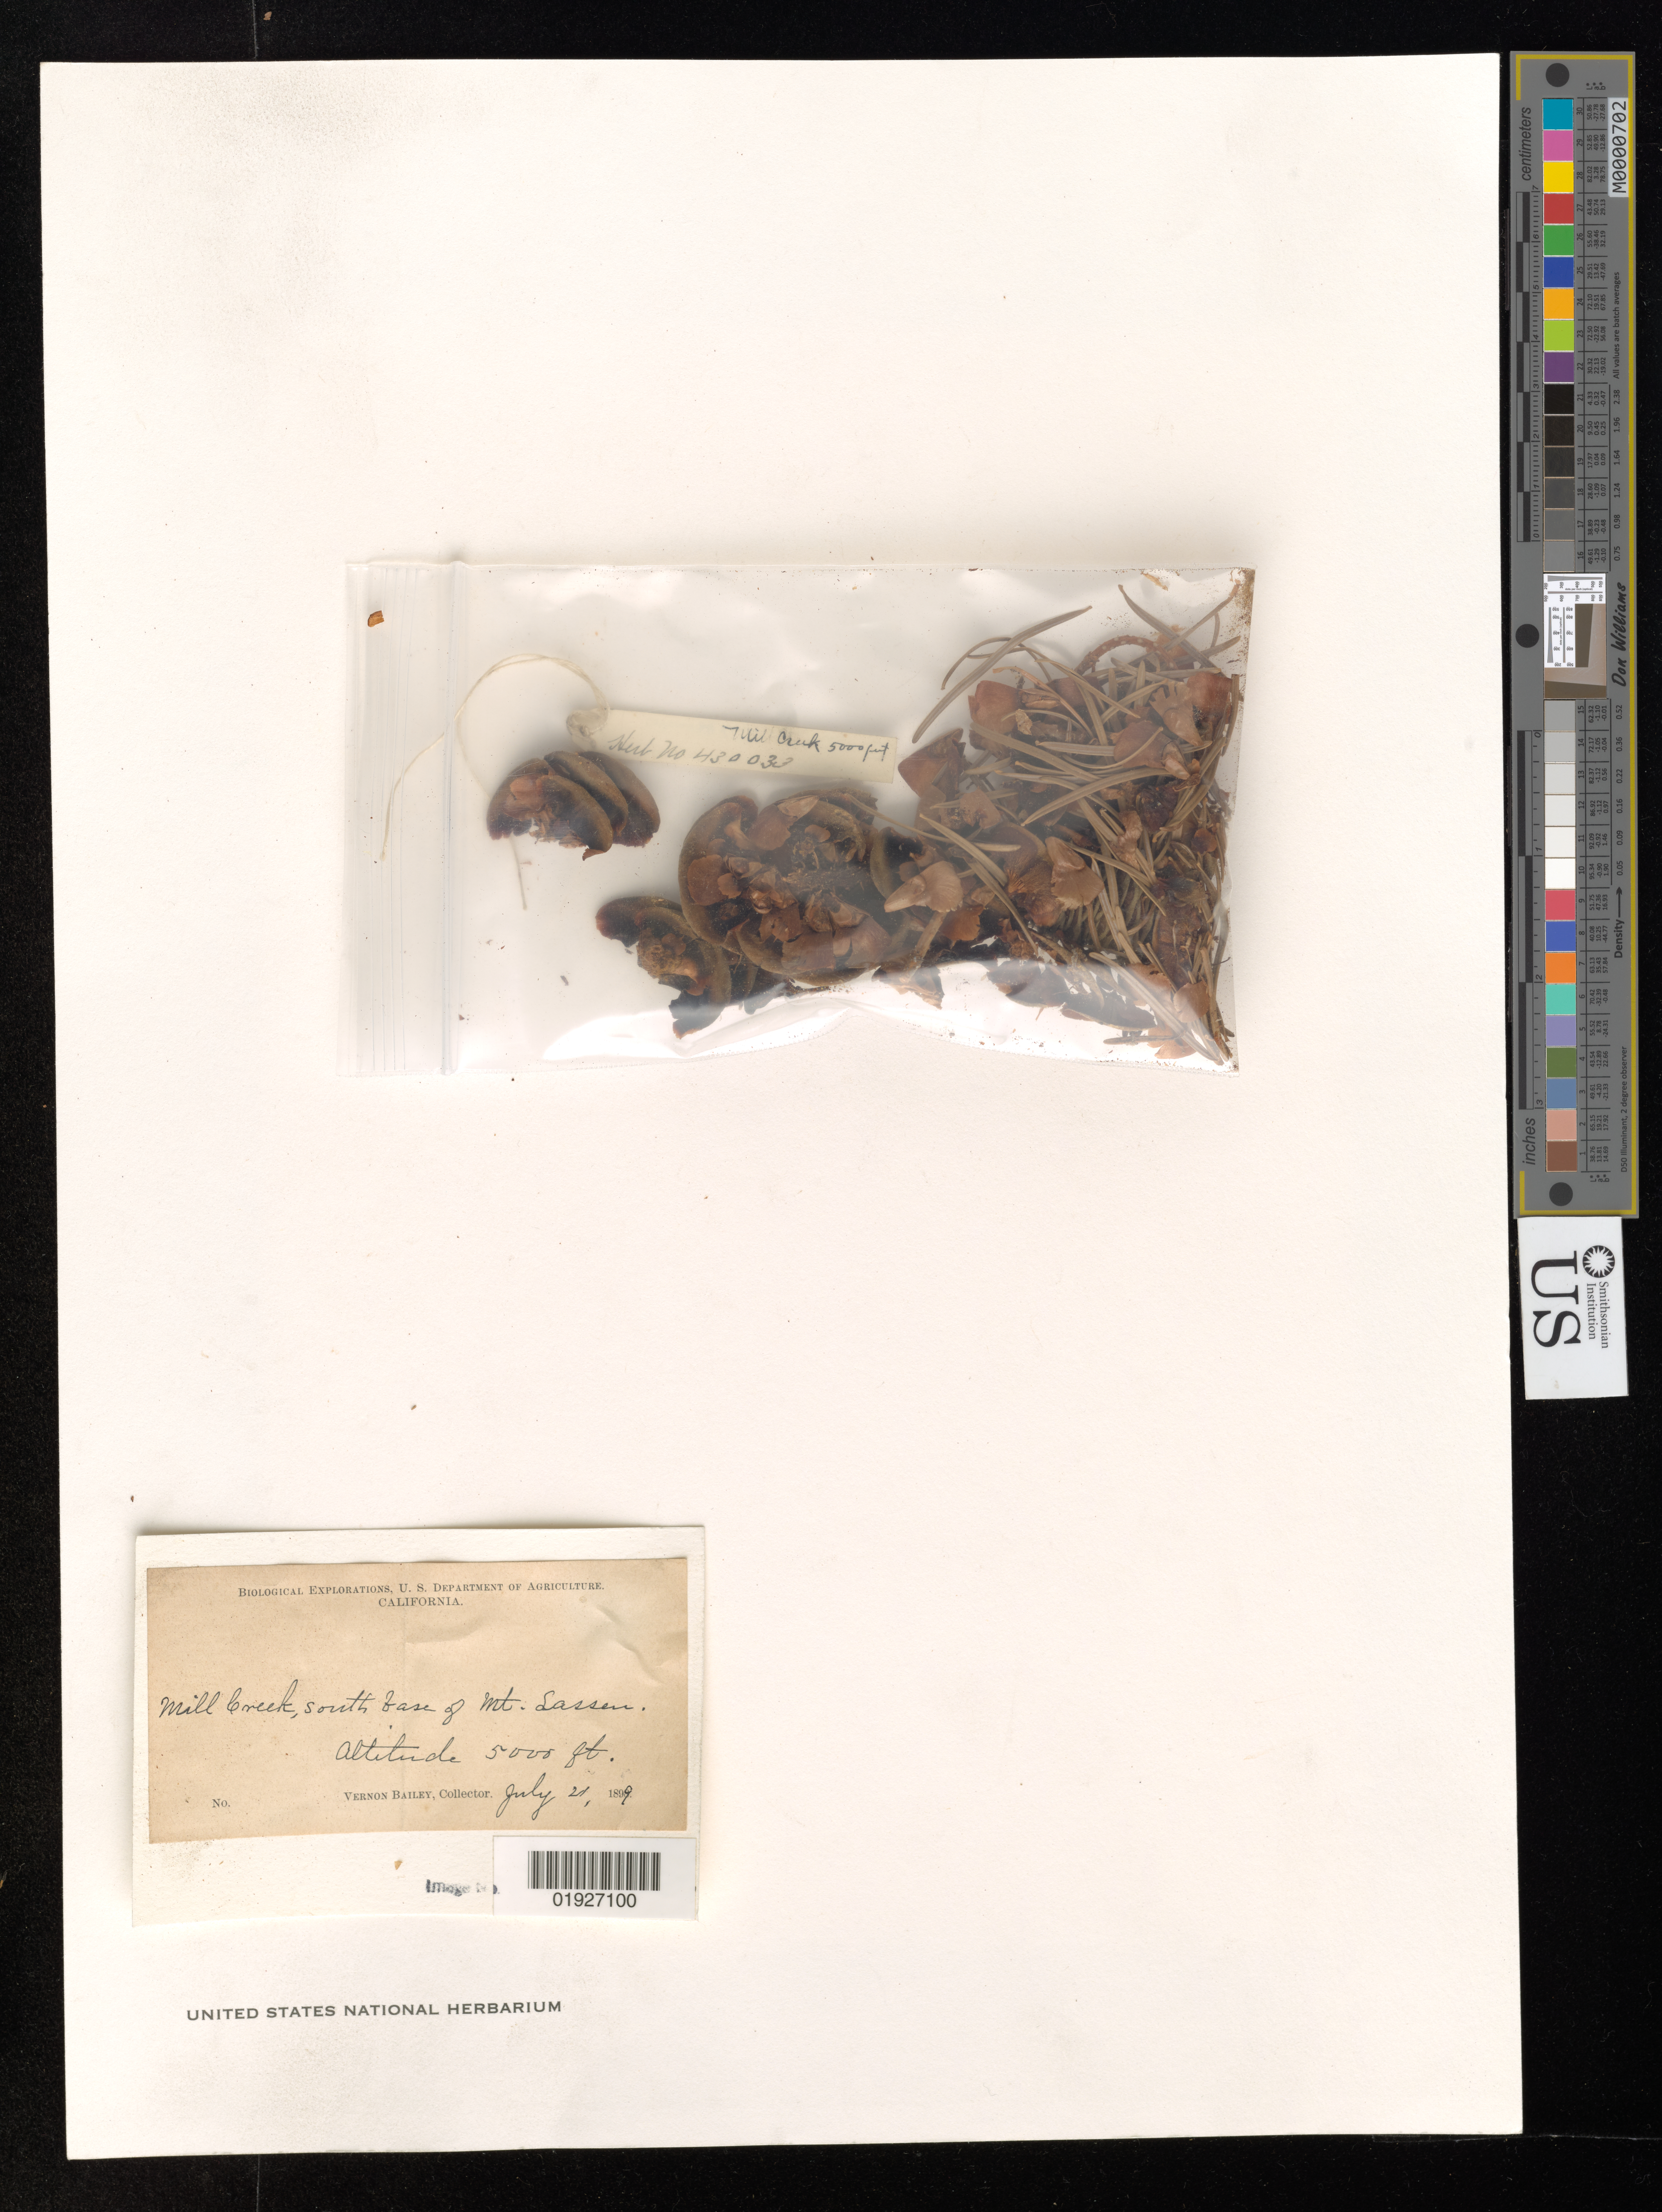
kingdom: Plantae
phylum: Tracheophyta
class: Pinopsida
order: Pinales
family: Pinaceae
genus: Abies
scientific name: Abies concolor var. lowiana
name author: (Gordon) Lemmon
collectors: V. Bailey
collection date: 1899-07-21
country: United States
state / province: California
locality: Mill Creek, south base of Mt. Lassen.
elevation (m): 1524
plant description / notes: Herb. no. 430033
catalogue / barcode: US 430033